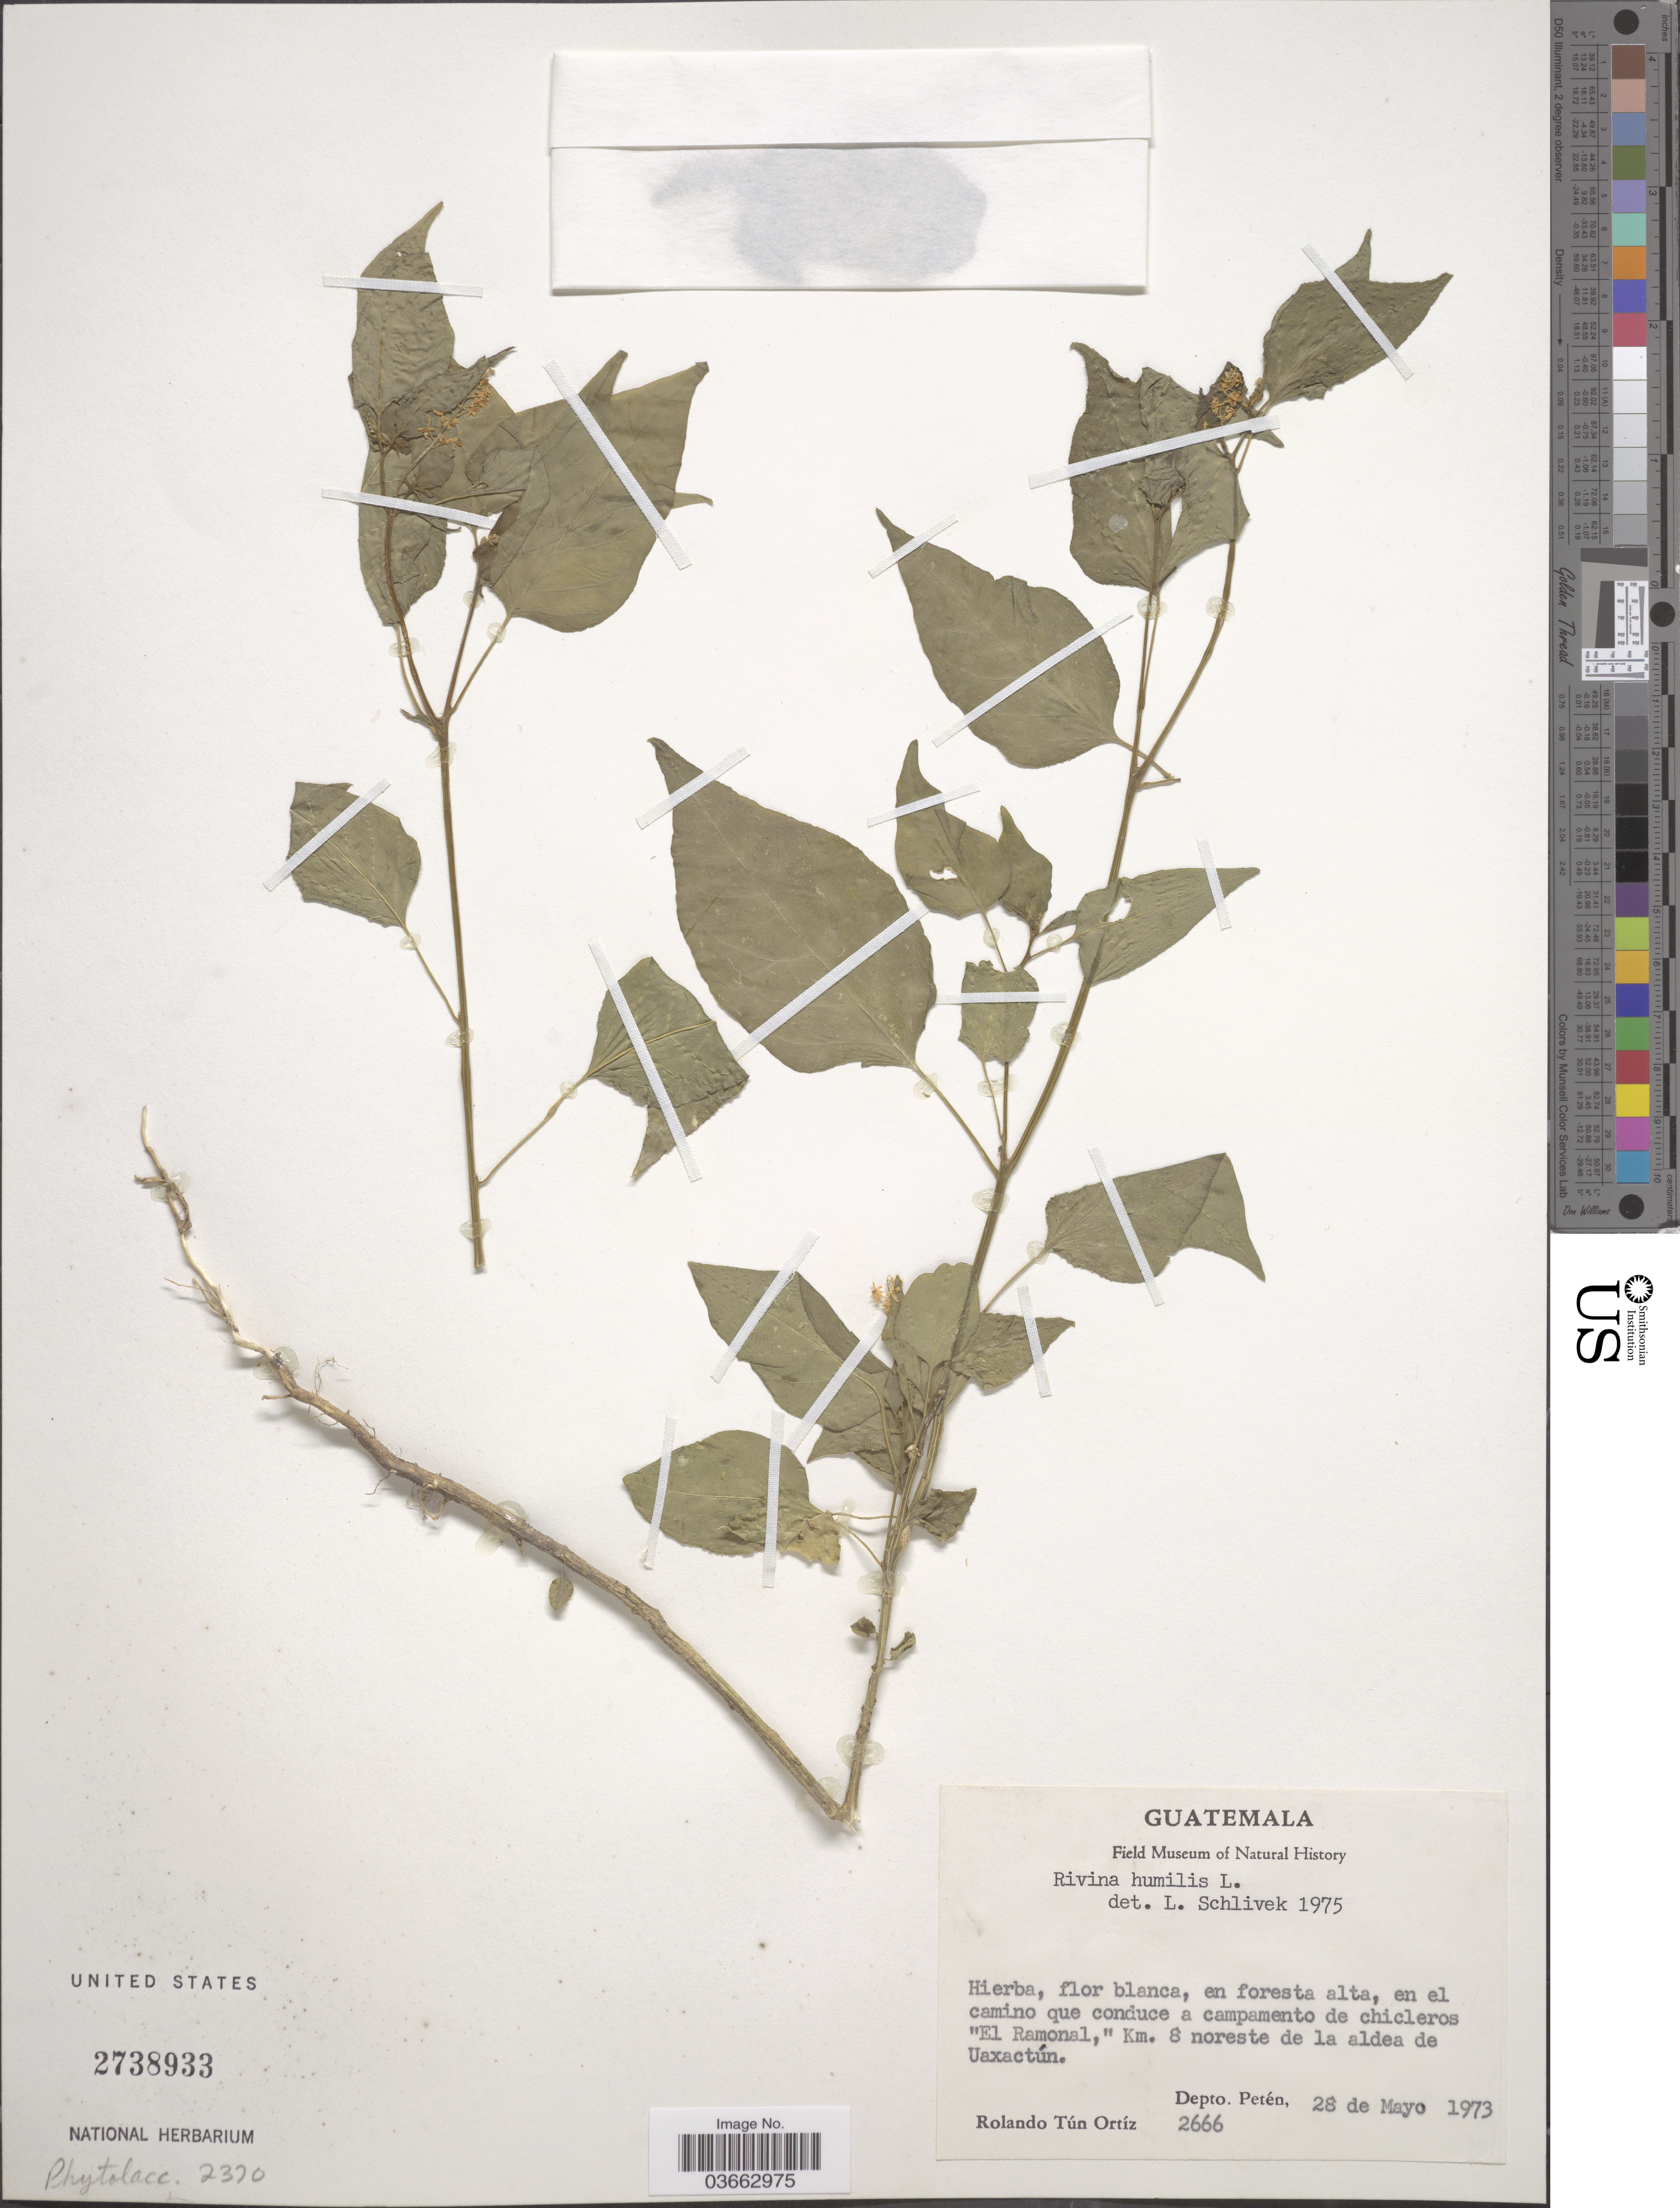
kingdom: Plantae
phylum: Tracheophyta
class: Magnoliopsida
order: Caryophyllales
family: Phytolaccaceae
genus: Rivina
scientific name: Rivina humilis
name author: L.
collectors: R. Ortiz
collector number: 2666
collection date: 1973-05-28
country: Guatemala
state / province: El Petén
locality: A campamento de chicleros "El Ramonal," Km. 8 noreste de la aldea de Uaxactún. Depto. Petén.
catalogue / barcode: US 2738933